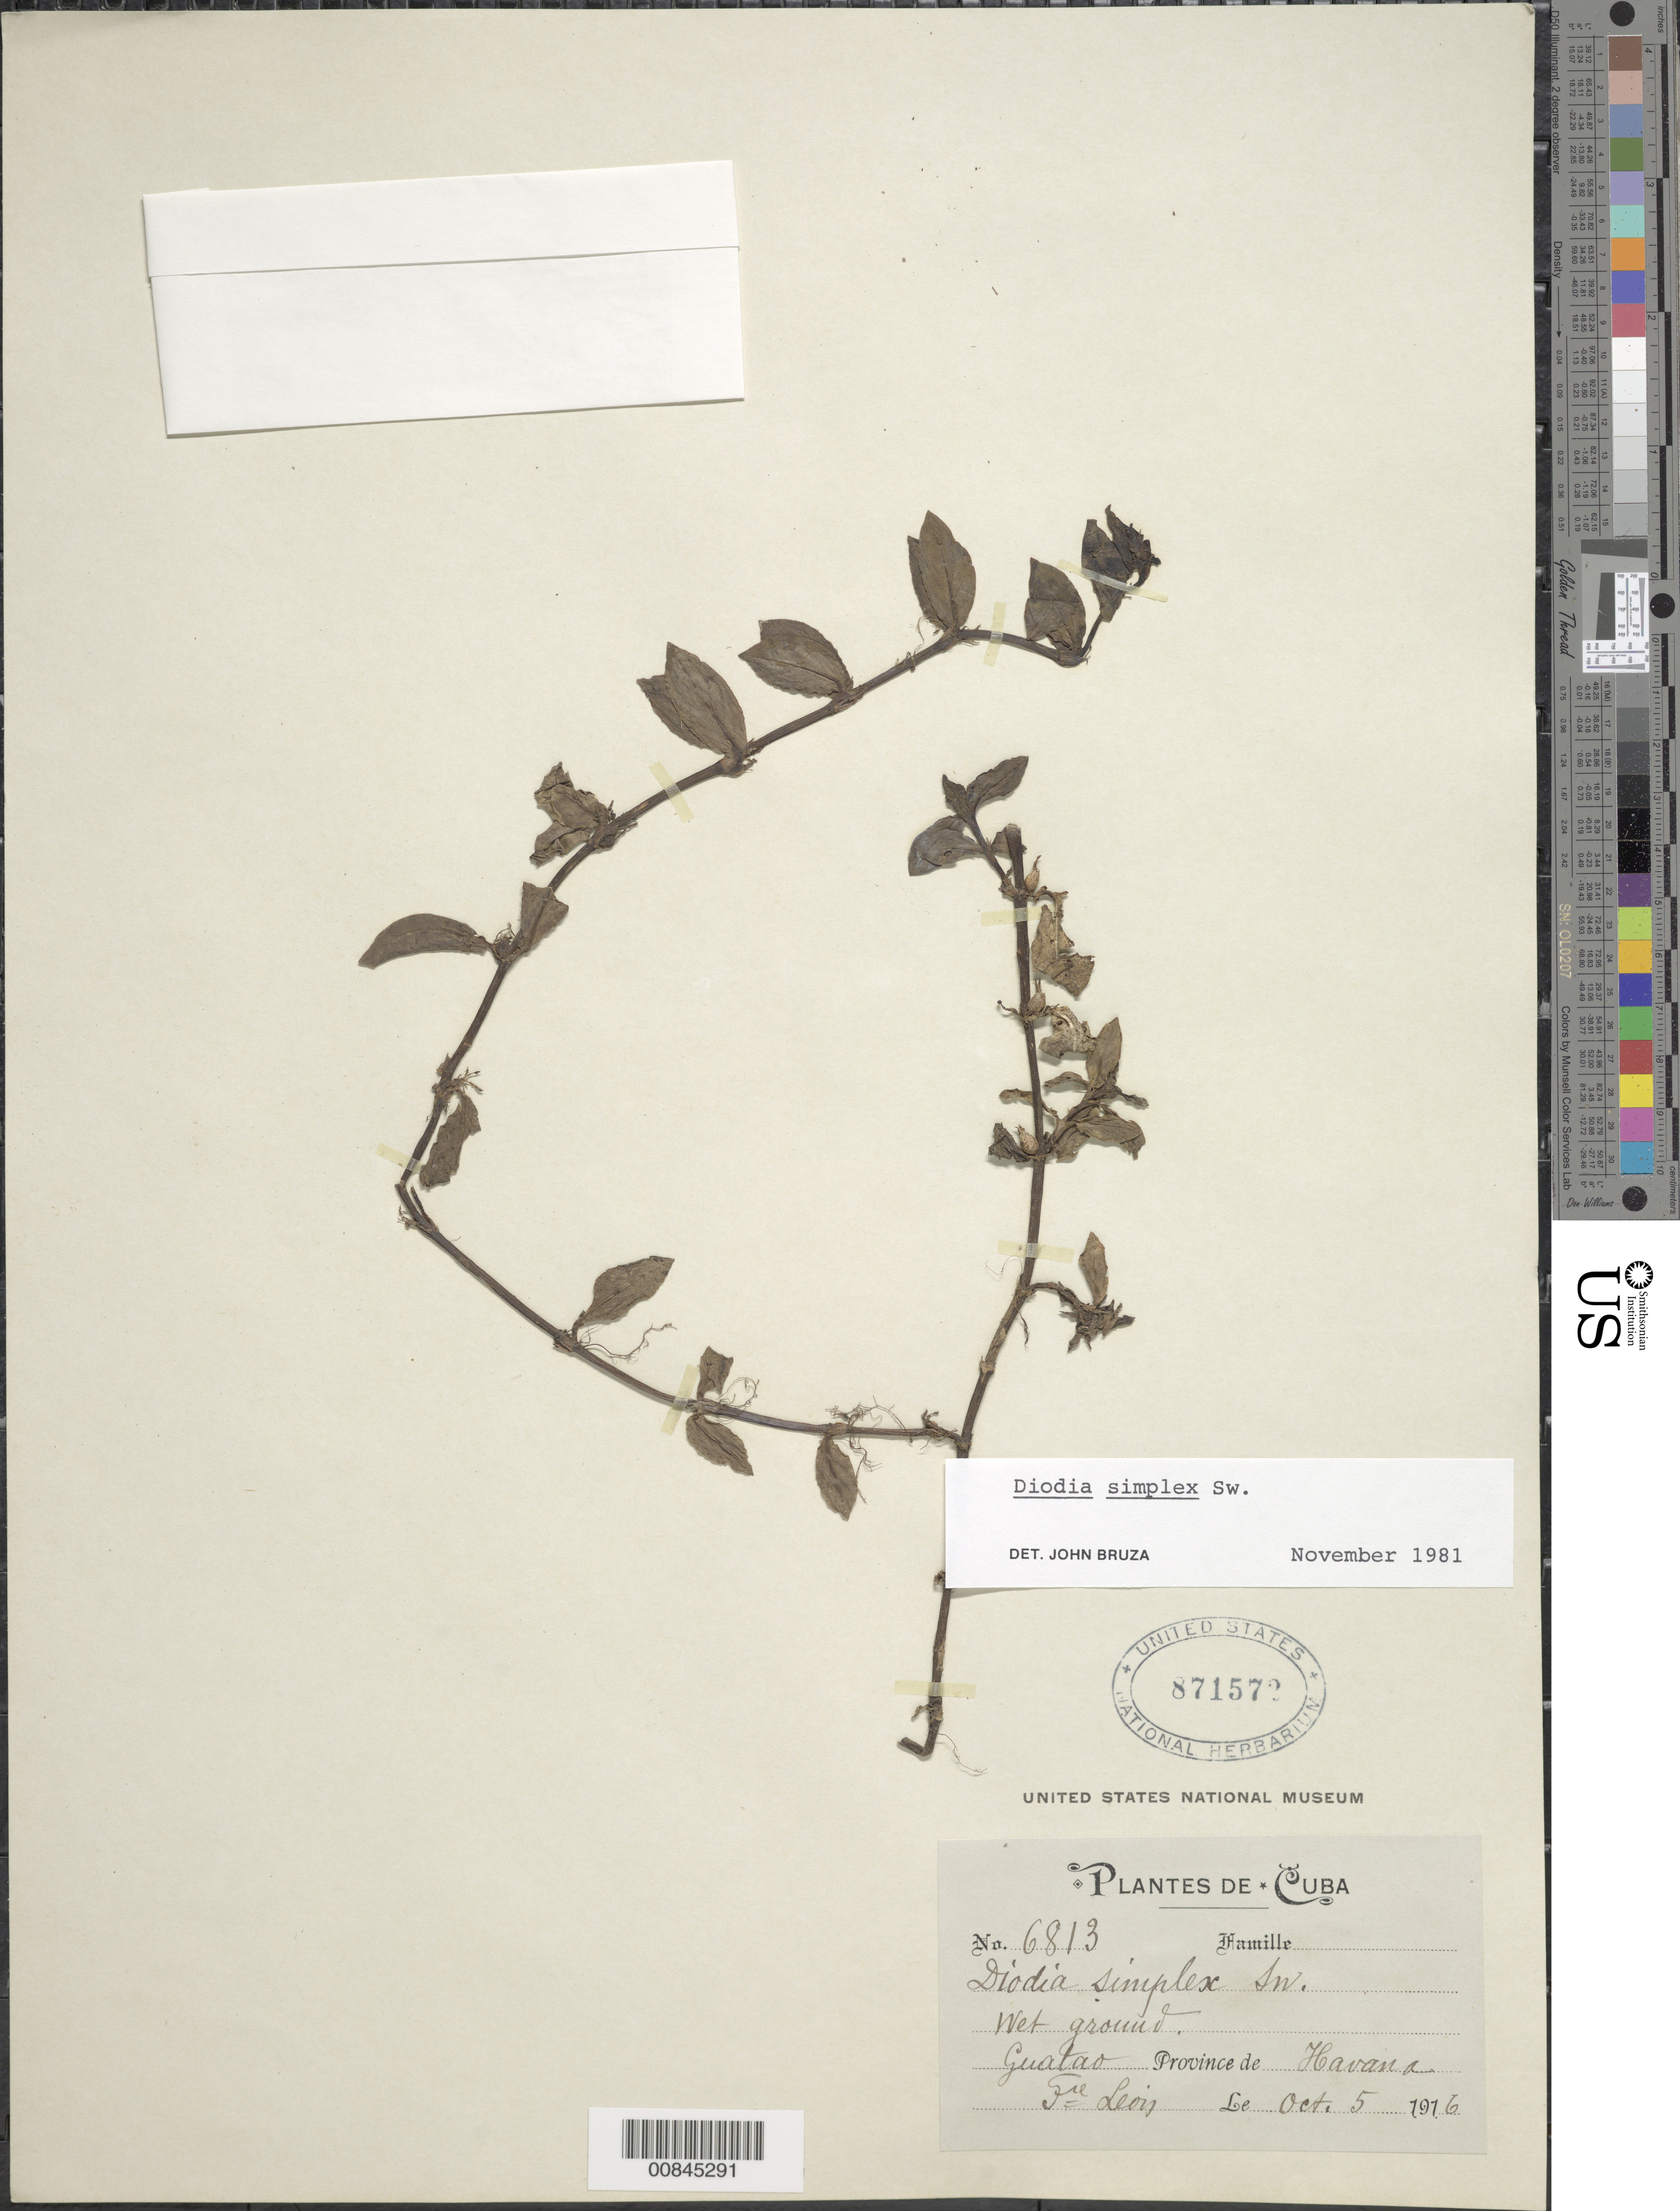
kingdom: Plantae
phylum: Tracheophyta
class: Magnoliopsida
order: Gentianales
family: Rubiaceae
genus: Diodia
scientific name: Diodia simplex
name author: Sw.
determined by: Bruza, J.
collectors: Bro. León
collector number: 6813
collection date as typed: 05 Oct 1916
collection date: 1916-10-05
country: Cuba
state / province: La Habana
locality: Guatao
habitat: Wet ground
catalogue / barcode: US 871572